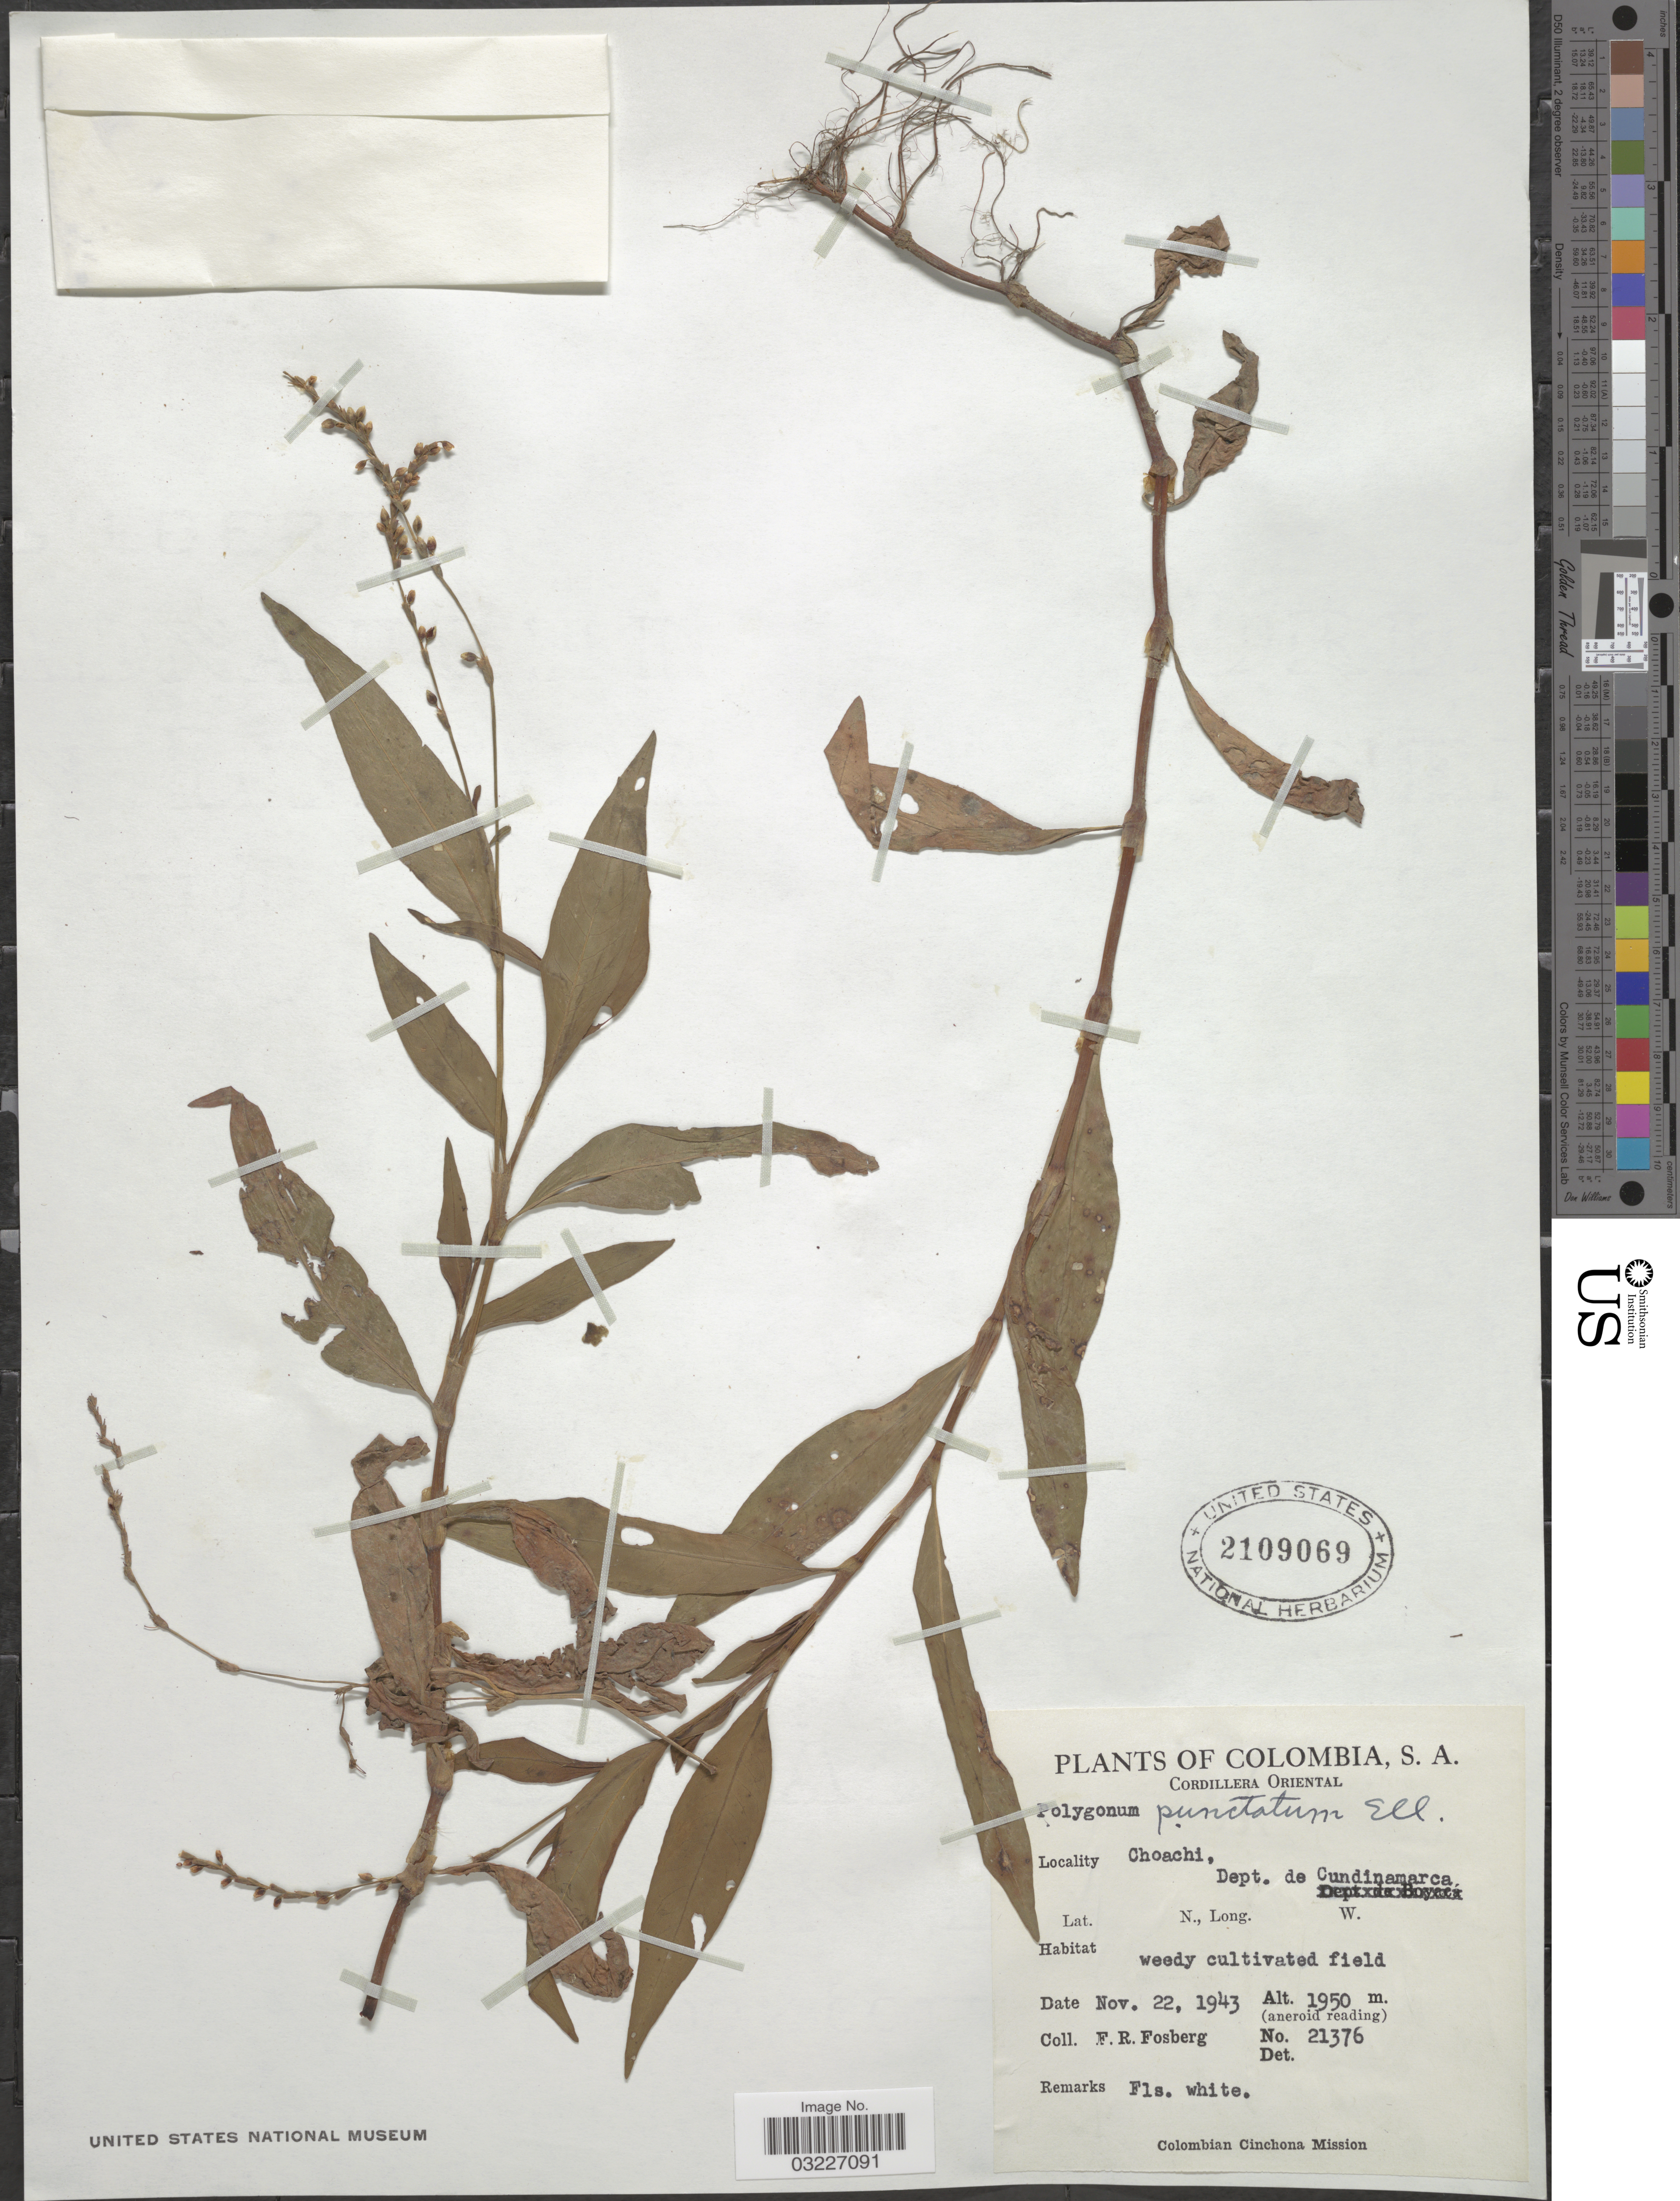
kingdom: Plantae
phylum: Tracheophyta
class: Magnoliopsida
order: Caryophyllales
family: Polygonaceae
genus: Polygonum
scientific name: Polygonum opelousanum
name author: Riddell ex Small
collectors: F. R. Fosberg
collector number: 21376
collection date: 1943-11-22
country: Colombia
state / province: Cundinamarca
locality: Cordillera Oriental. Choachi, Dept. de Cundinamarca.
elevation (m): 1950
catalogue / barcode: US 2109069